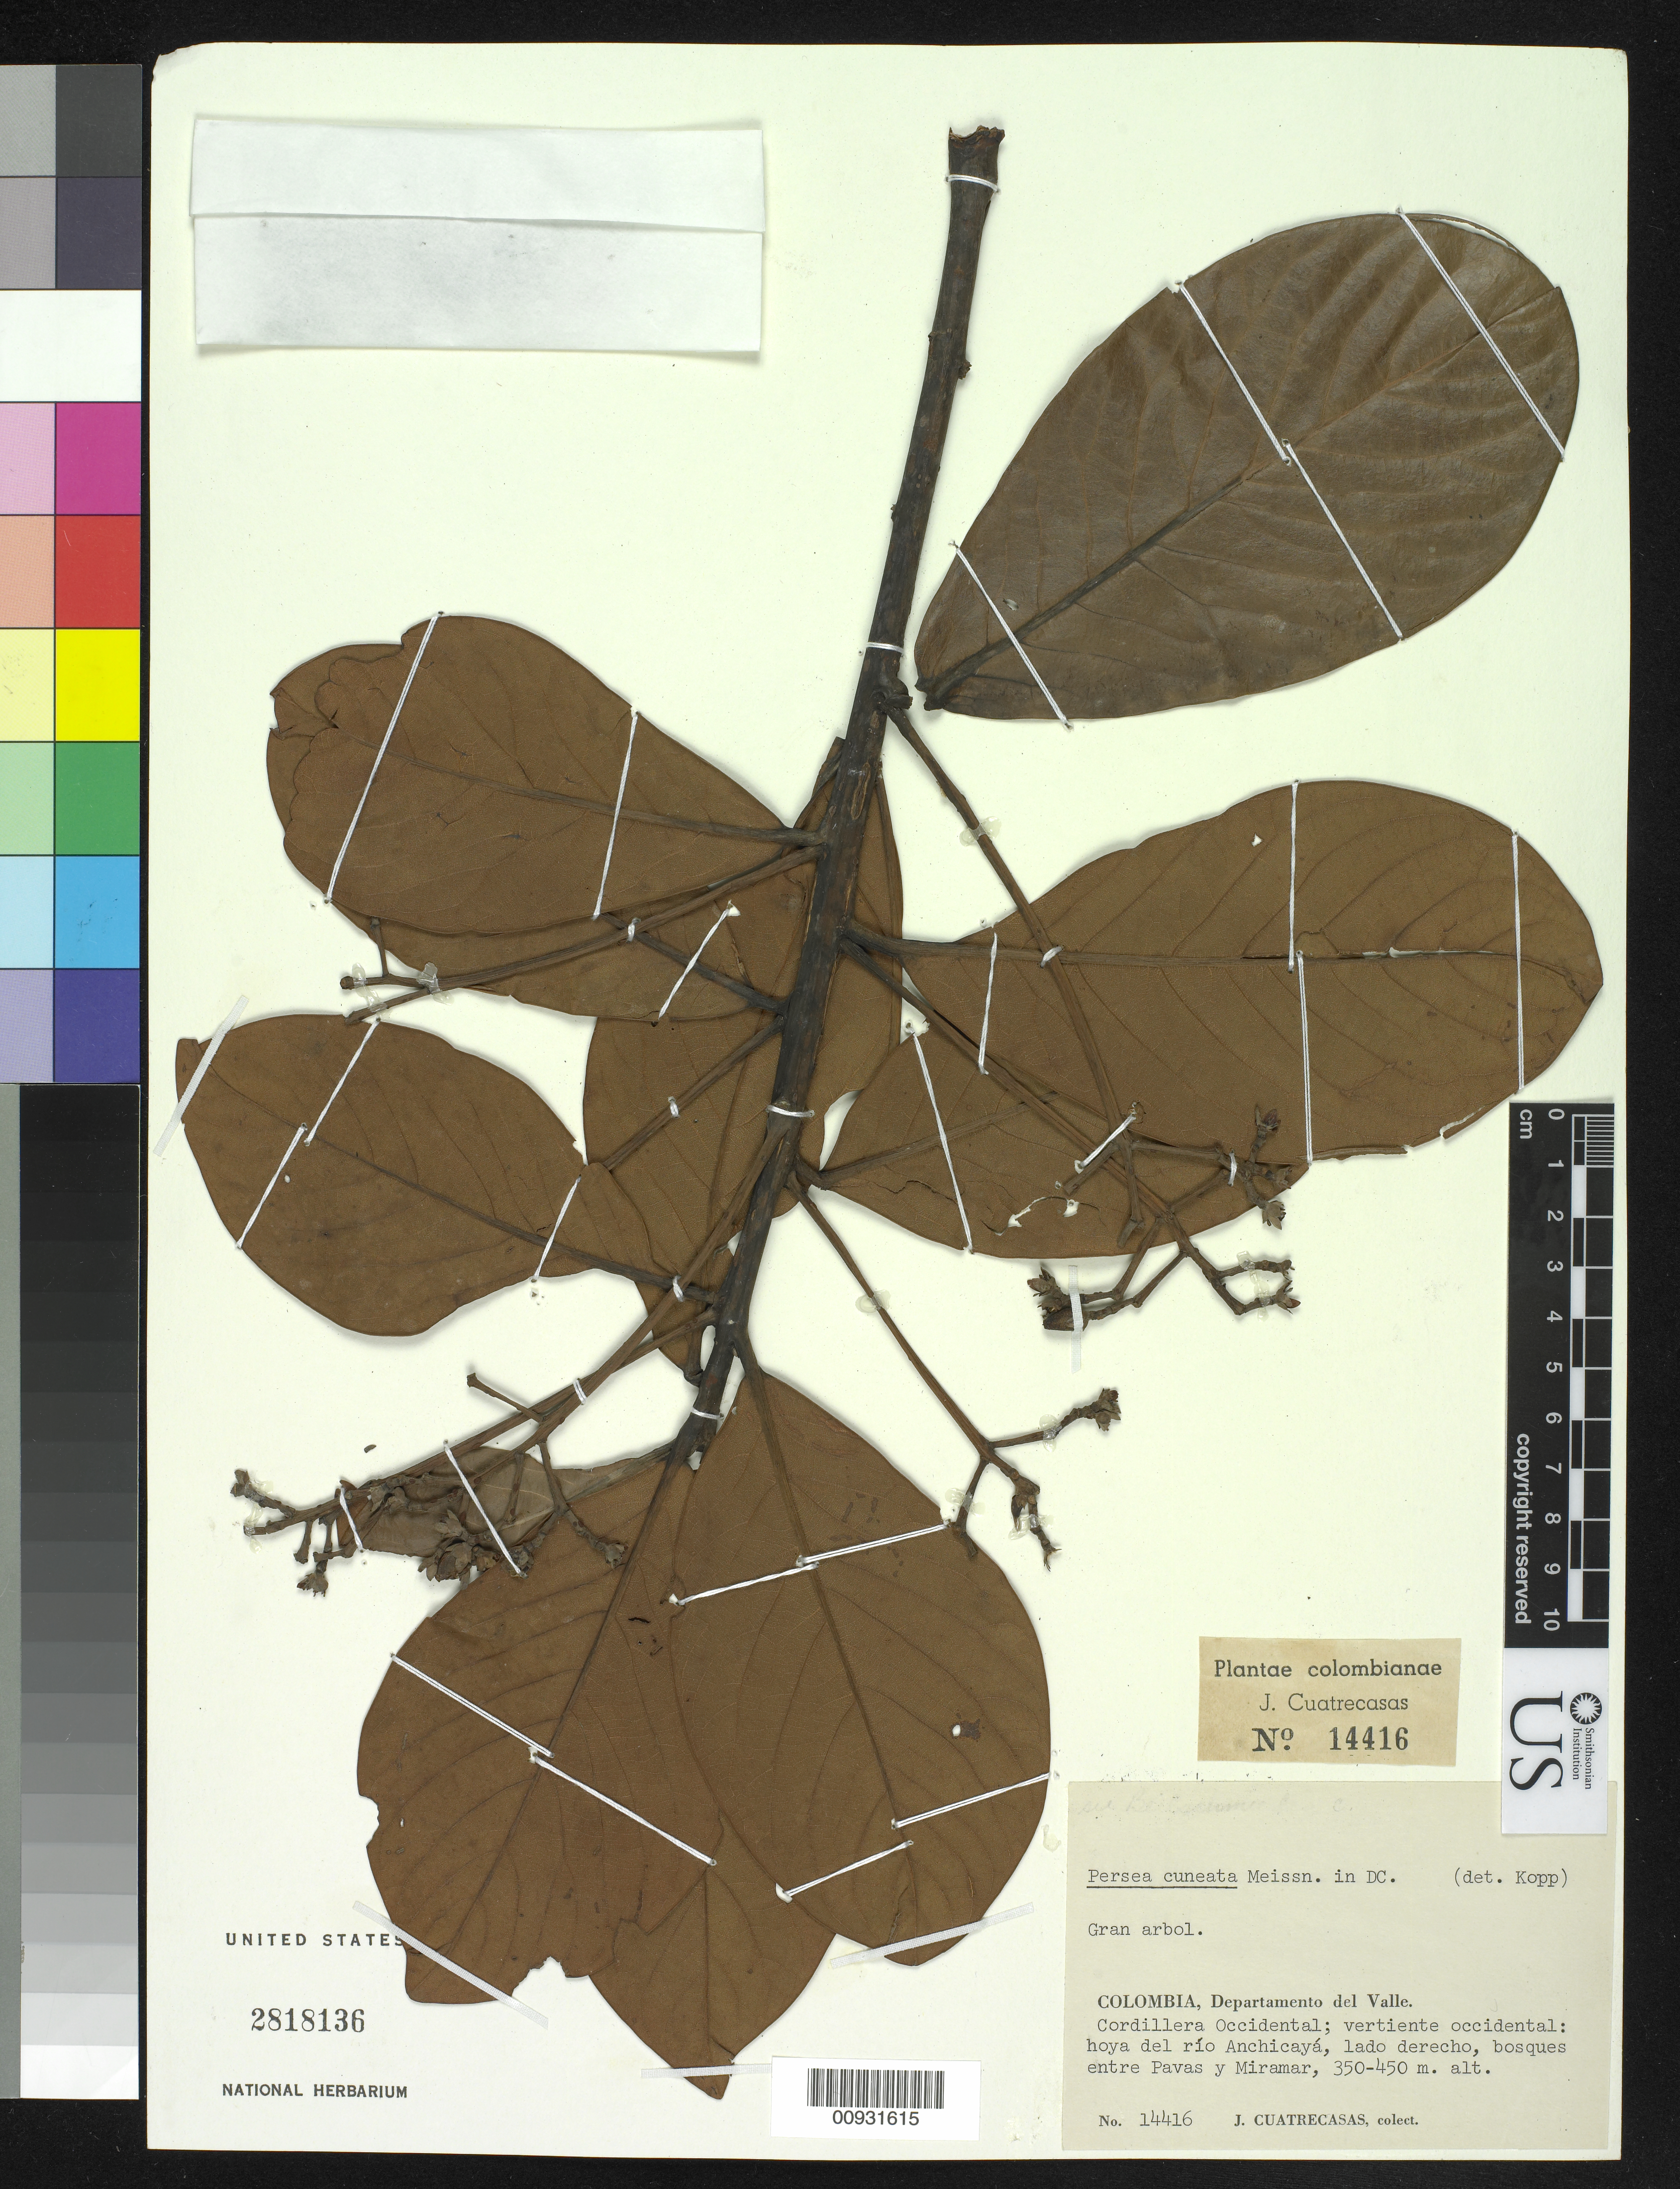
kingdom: Plantae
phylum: Tracheophyta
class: Magnoliopsida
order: Laurales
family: Lauraceae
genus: Persea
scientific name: Persea cuneata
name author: Meisn.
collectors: J. Cuatrecasas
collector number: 14416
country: Colombia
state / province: Valle del Cauca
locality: Between Pavas and Miramar.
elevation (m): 350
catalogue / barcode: US 2818136